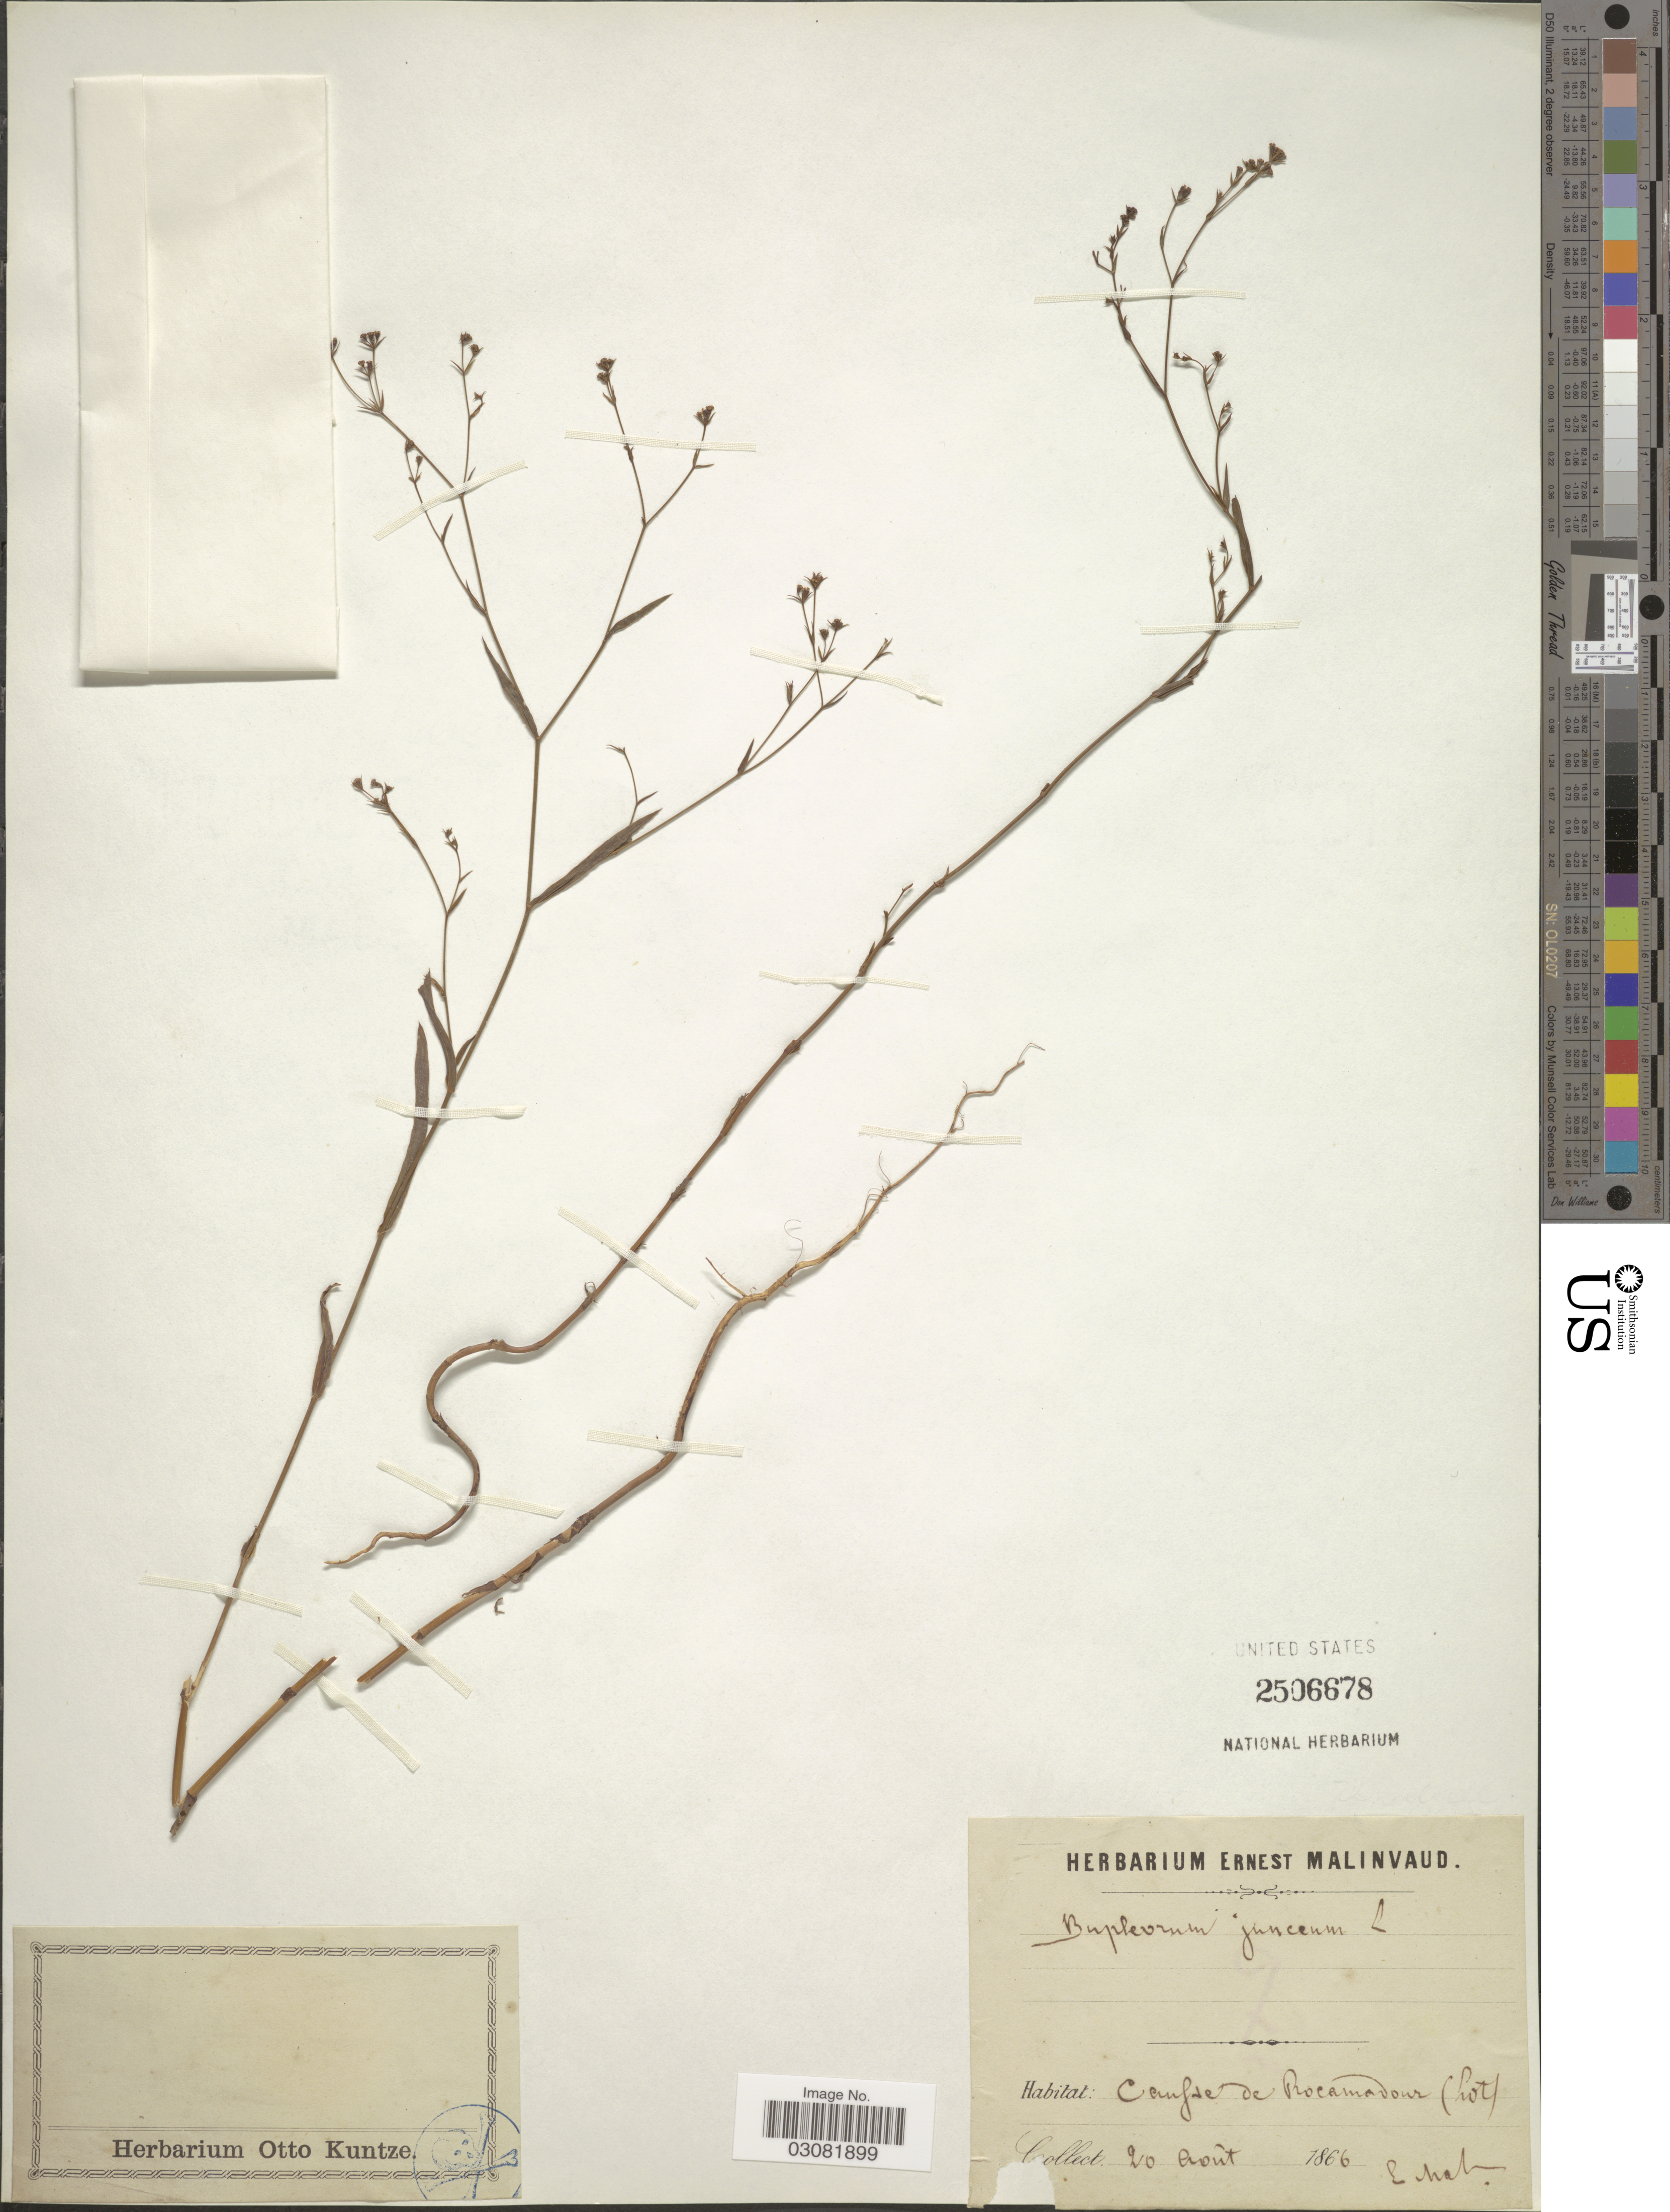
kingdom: Plantae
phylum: Tracheophyta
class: Magnoliopsida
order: Apiales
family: Apiaceae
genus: Bupleurum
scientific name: Bupleurum praealtum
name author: L.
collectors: E. Malinvaud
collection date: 1866-08-20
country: France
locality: Causse de Rocamadour (Lot).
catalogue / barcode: US 2506678